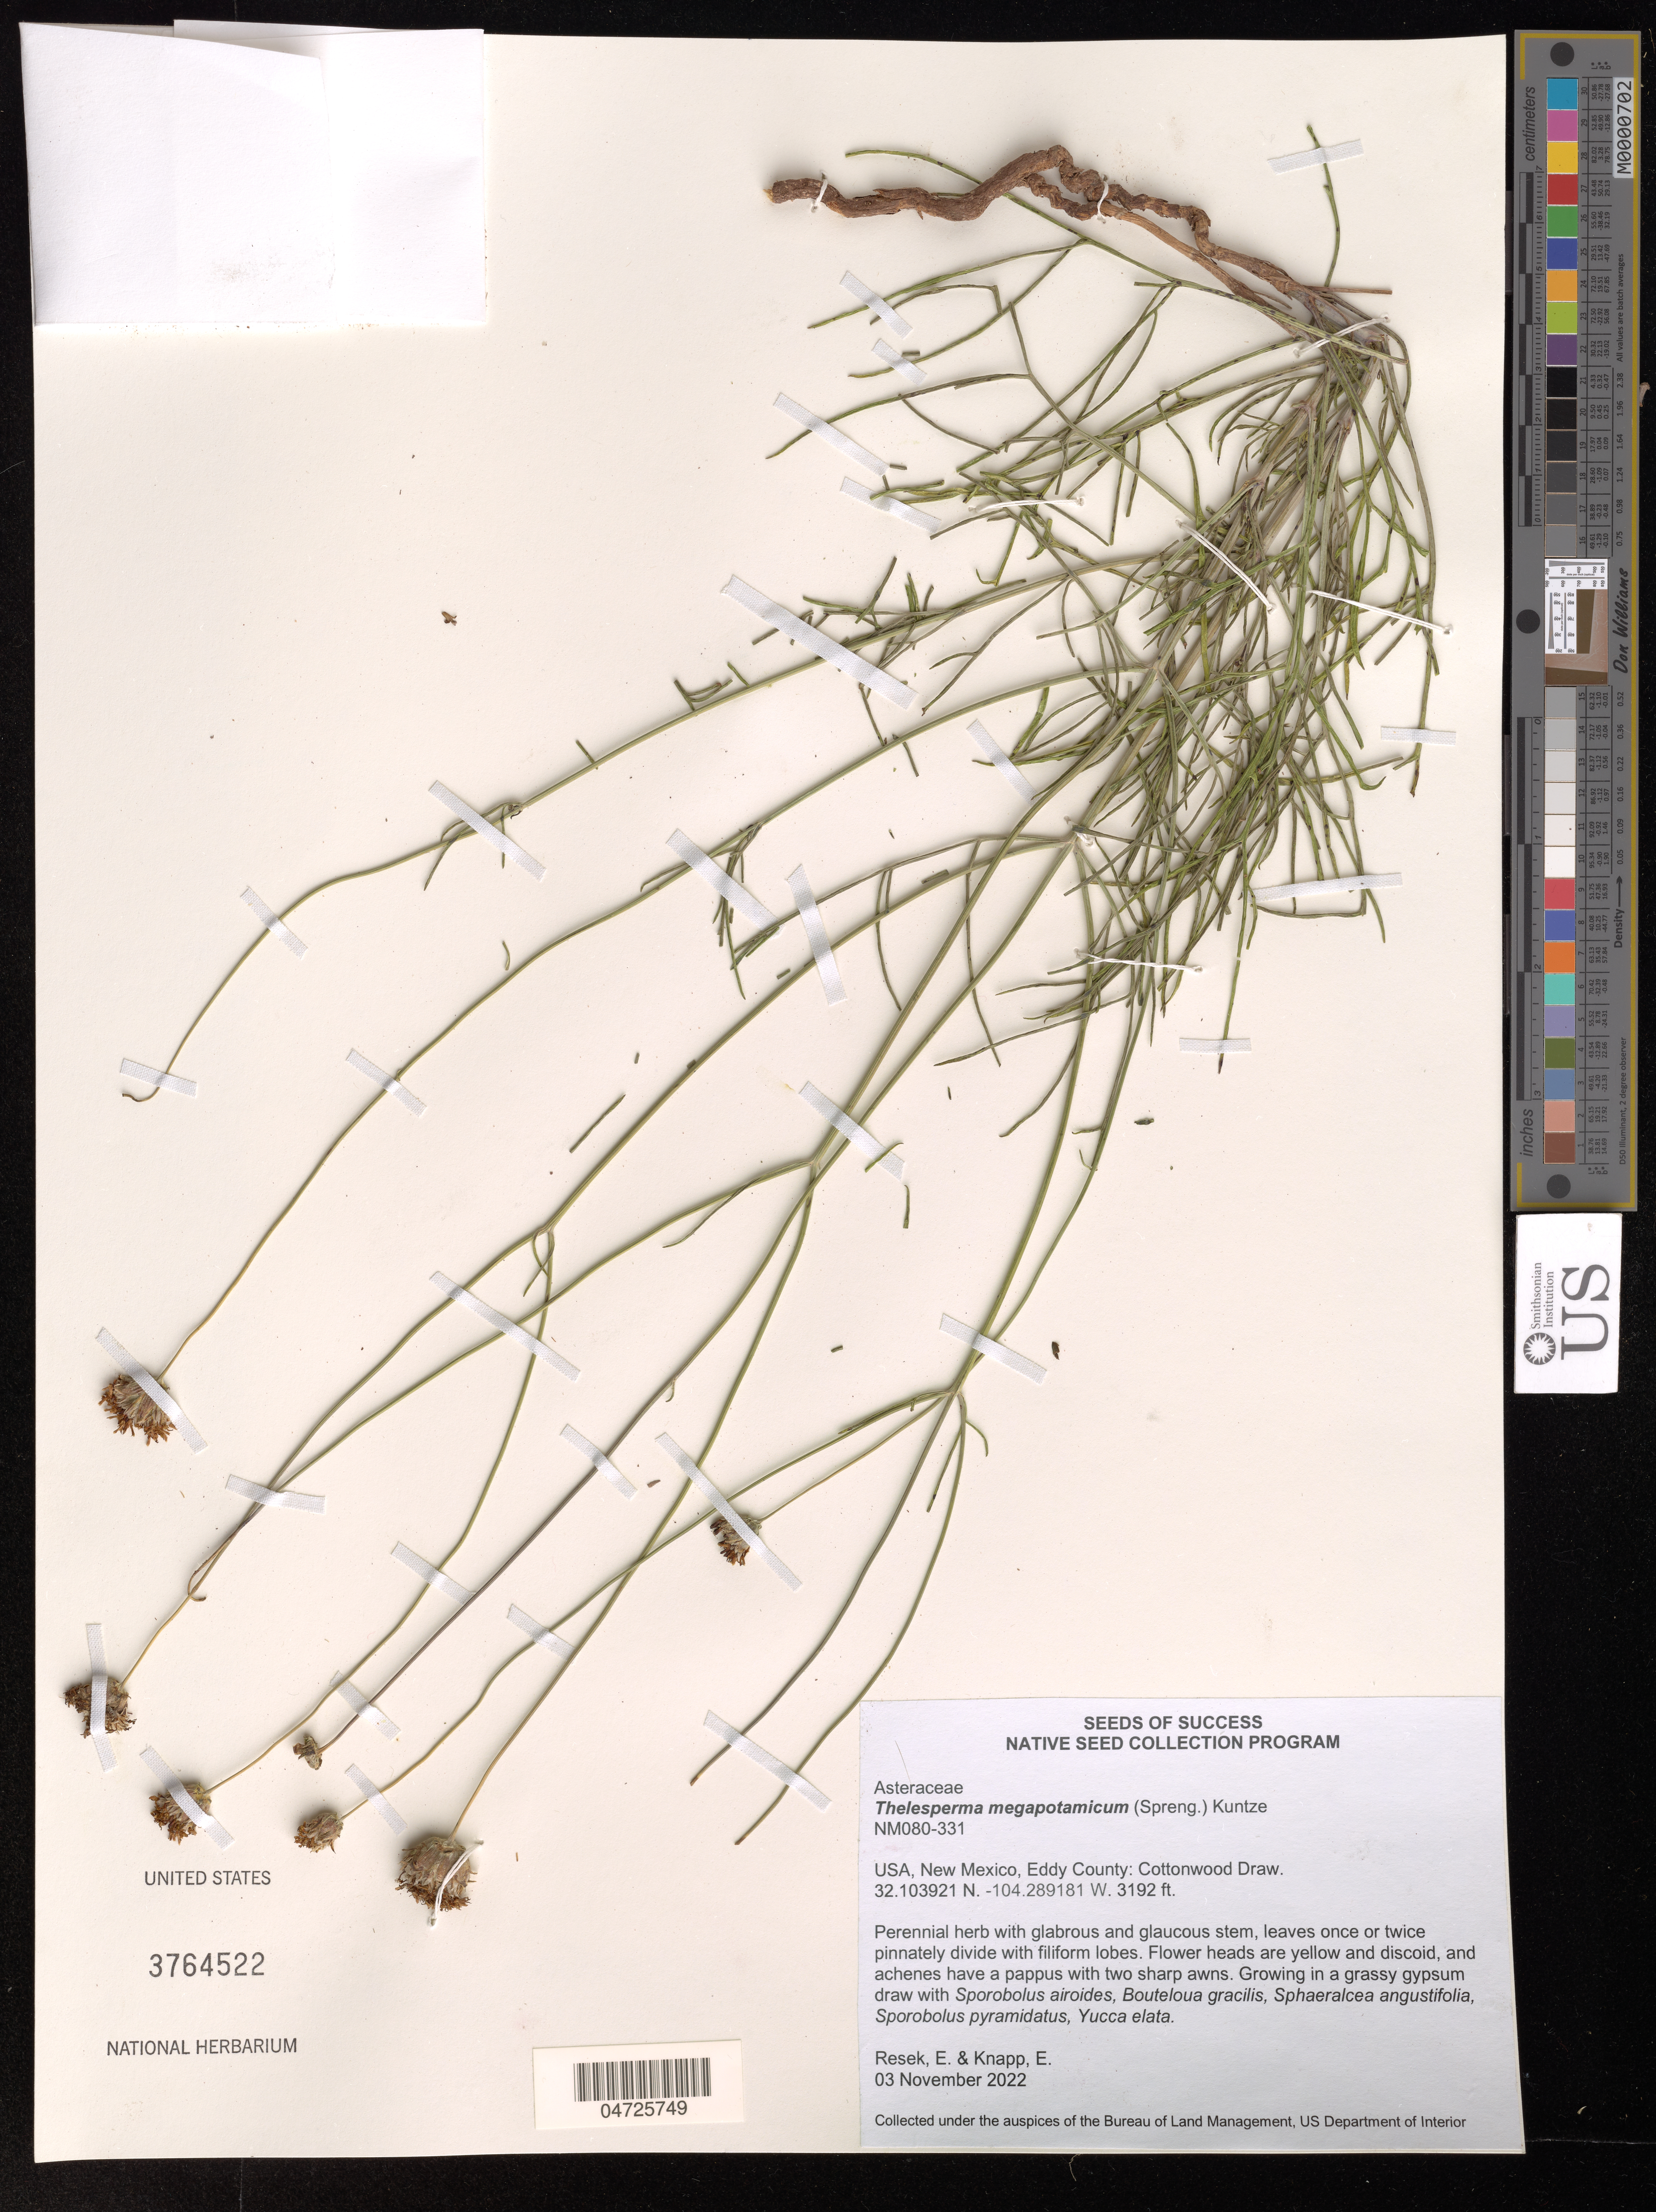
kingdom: Plantae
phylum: Tracheophyta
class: Magnoliopsida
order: Asterales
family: Asteraceae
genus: Thelesperma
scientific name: Thelesperma megapotamicum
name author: (Spreng.) Herter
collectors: E. Resek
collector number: NM080-331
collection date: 2022-11-03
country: United States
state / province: New Mexico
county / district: Eddy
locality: Eddy County: Cottonwood Draw.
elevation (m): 973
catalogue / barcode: US 3764522